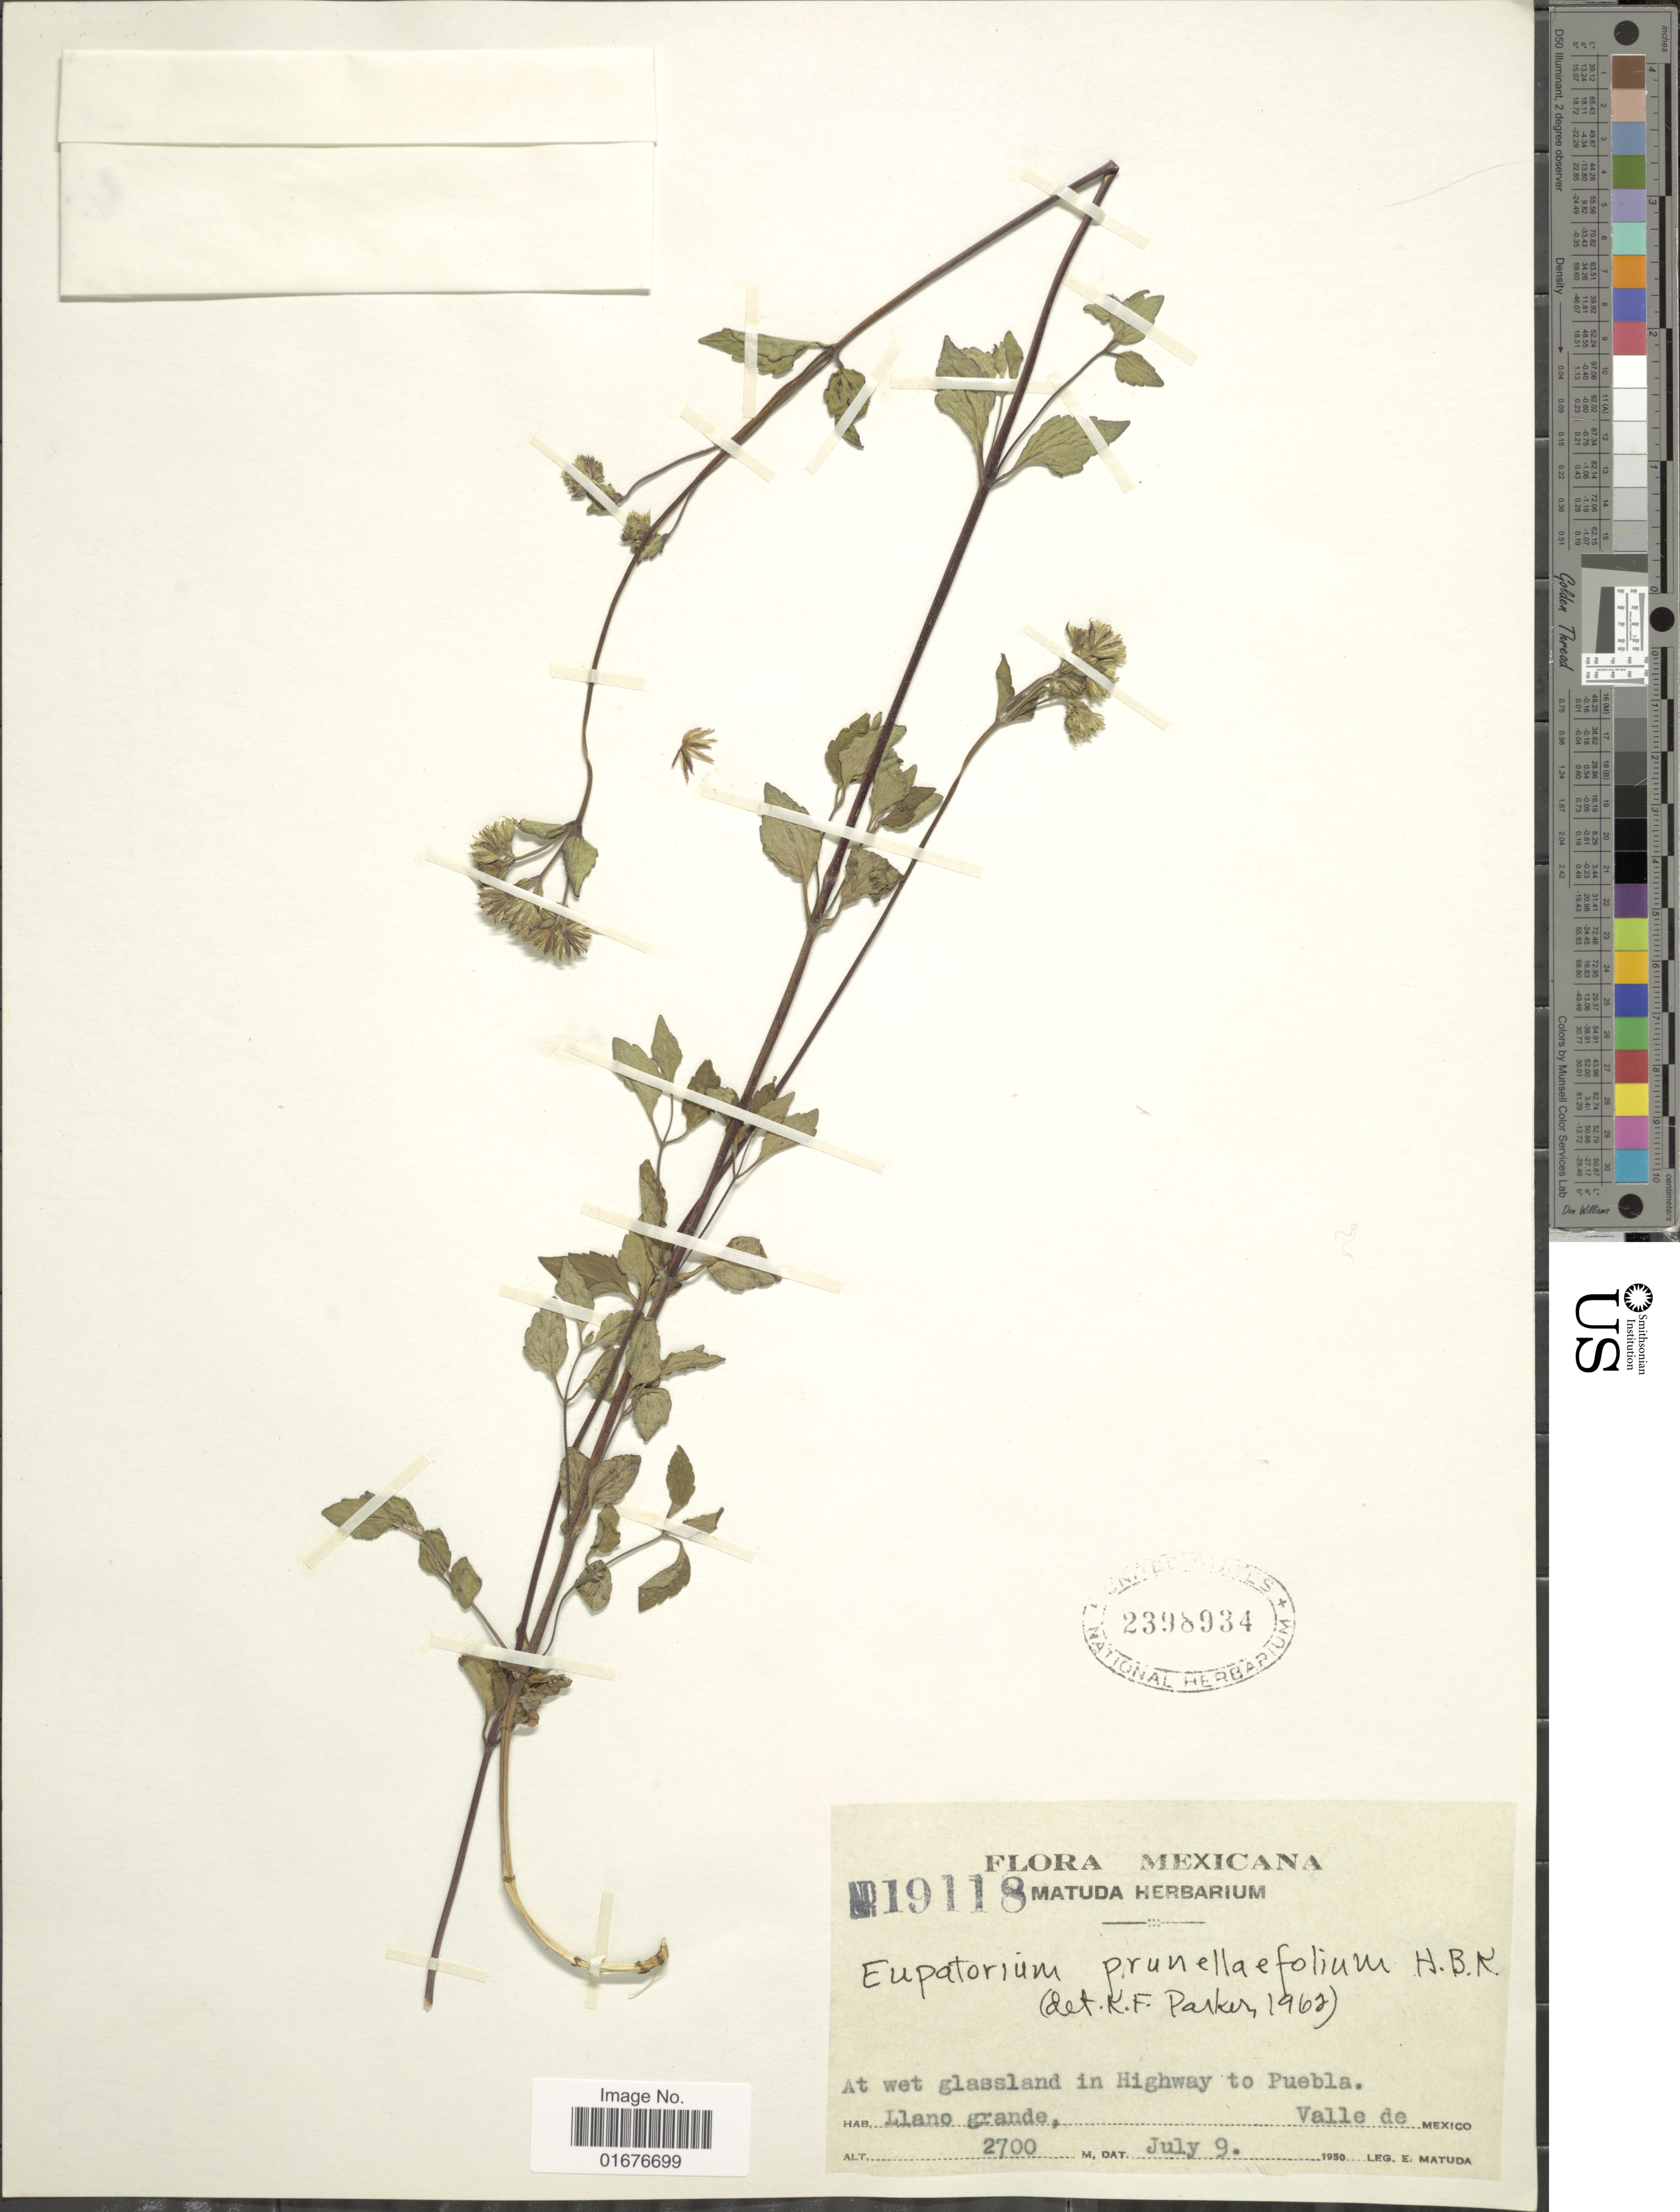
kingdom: Plantae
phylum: Tracheophyta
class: Magnoliopsida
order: Asterales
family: Asteraceae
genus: Ageratina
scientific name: Ageratina prunellaefolia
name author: (Kunth) R.M. King & H. Rob.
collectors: E. Matuda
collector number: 19118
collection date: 1950-07-09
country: Mexico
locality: At wet glassland in Highway to Puebla, Llano grande, Valle de Mexico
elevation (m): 2700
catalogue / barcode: US 2398934